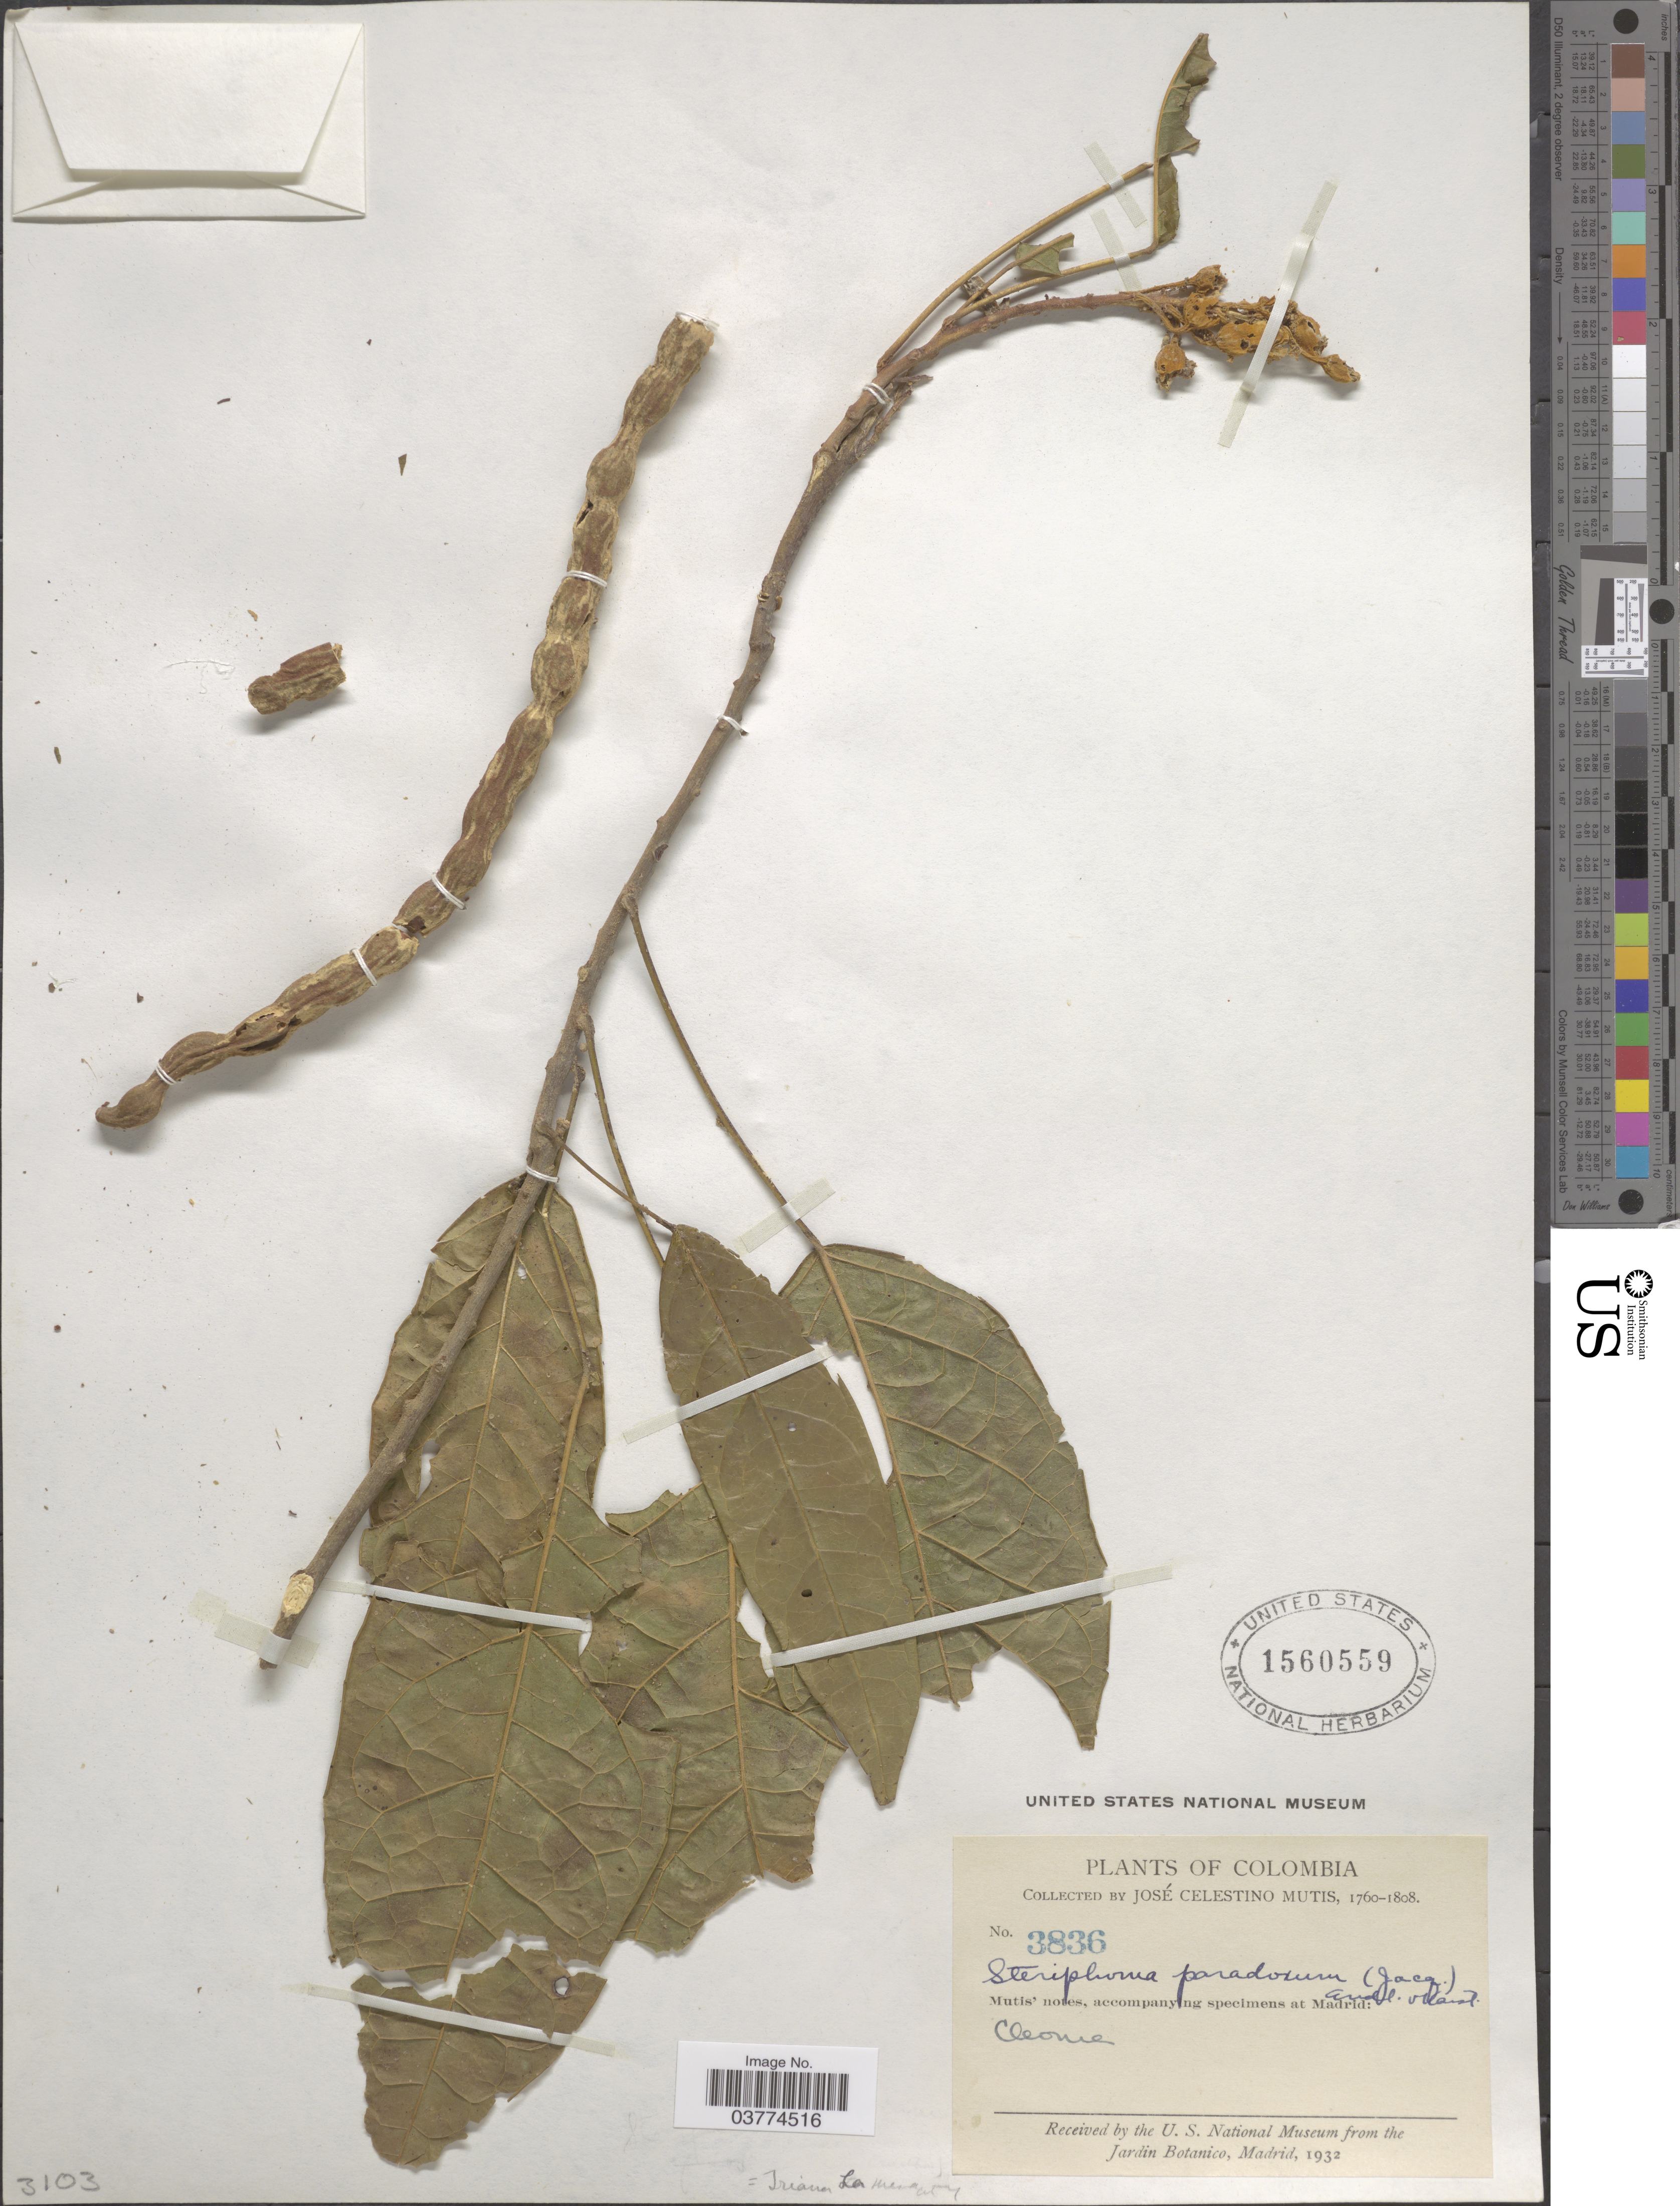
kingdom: Plantae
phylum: Tracheophyta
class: Magnoliopsida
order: Brassicales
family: Capparaceae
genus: Steriphoma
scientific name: Steriphoma paradoxum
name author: (Jacq.) Endl.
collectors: J. C. B. Mutis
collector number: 3836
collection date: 1760/1808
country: Colombia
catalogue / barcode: US 1560559